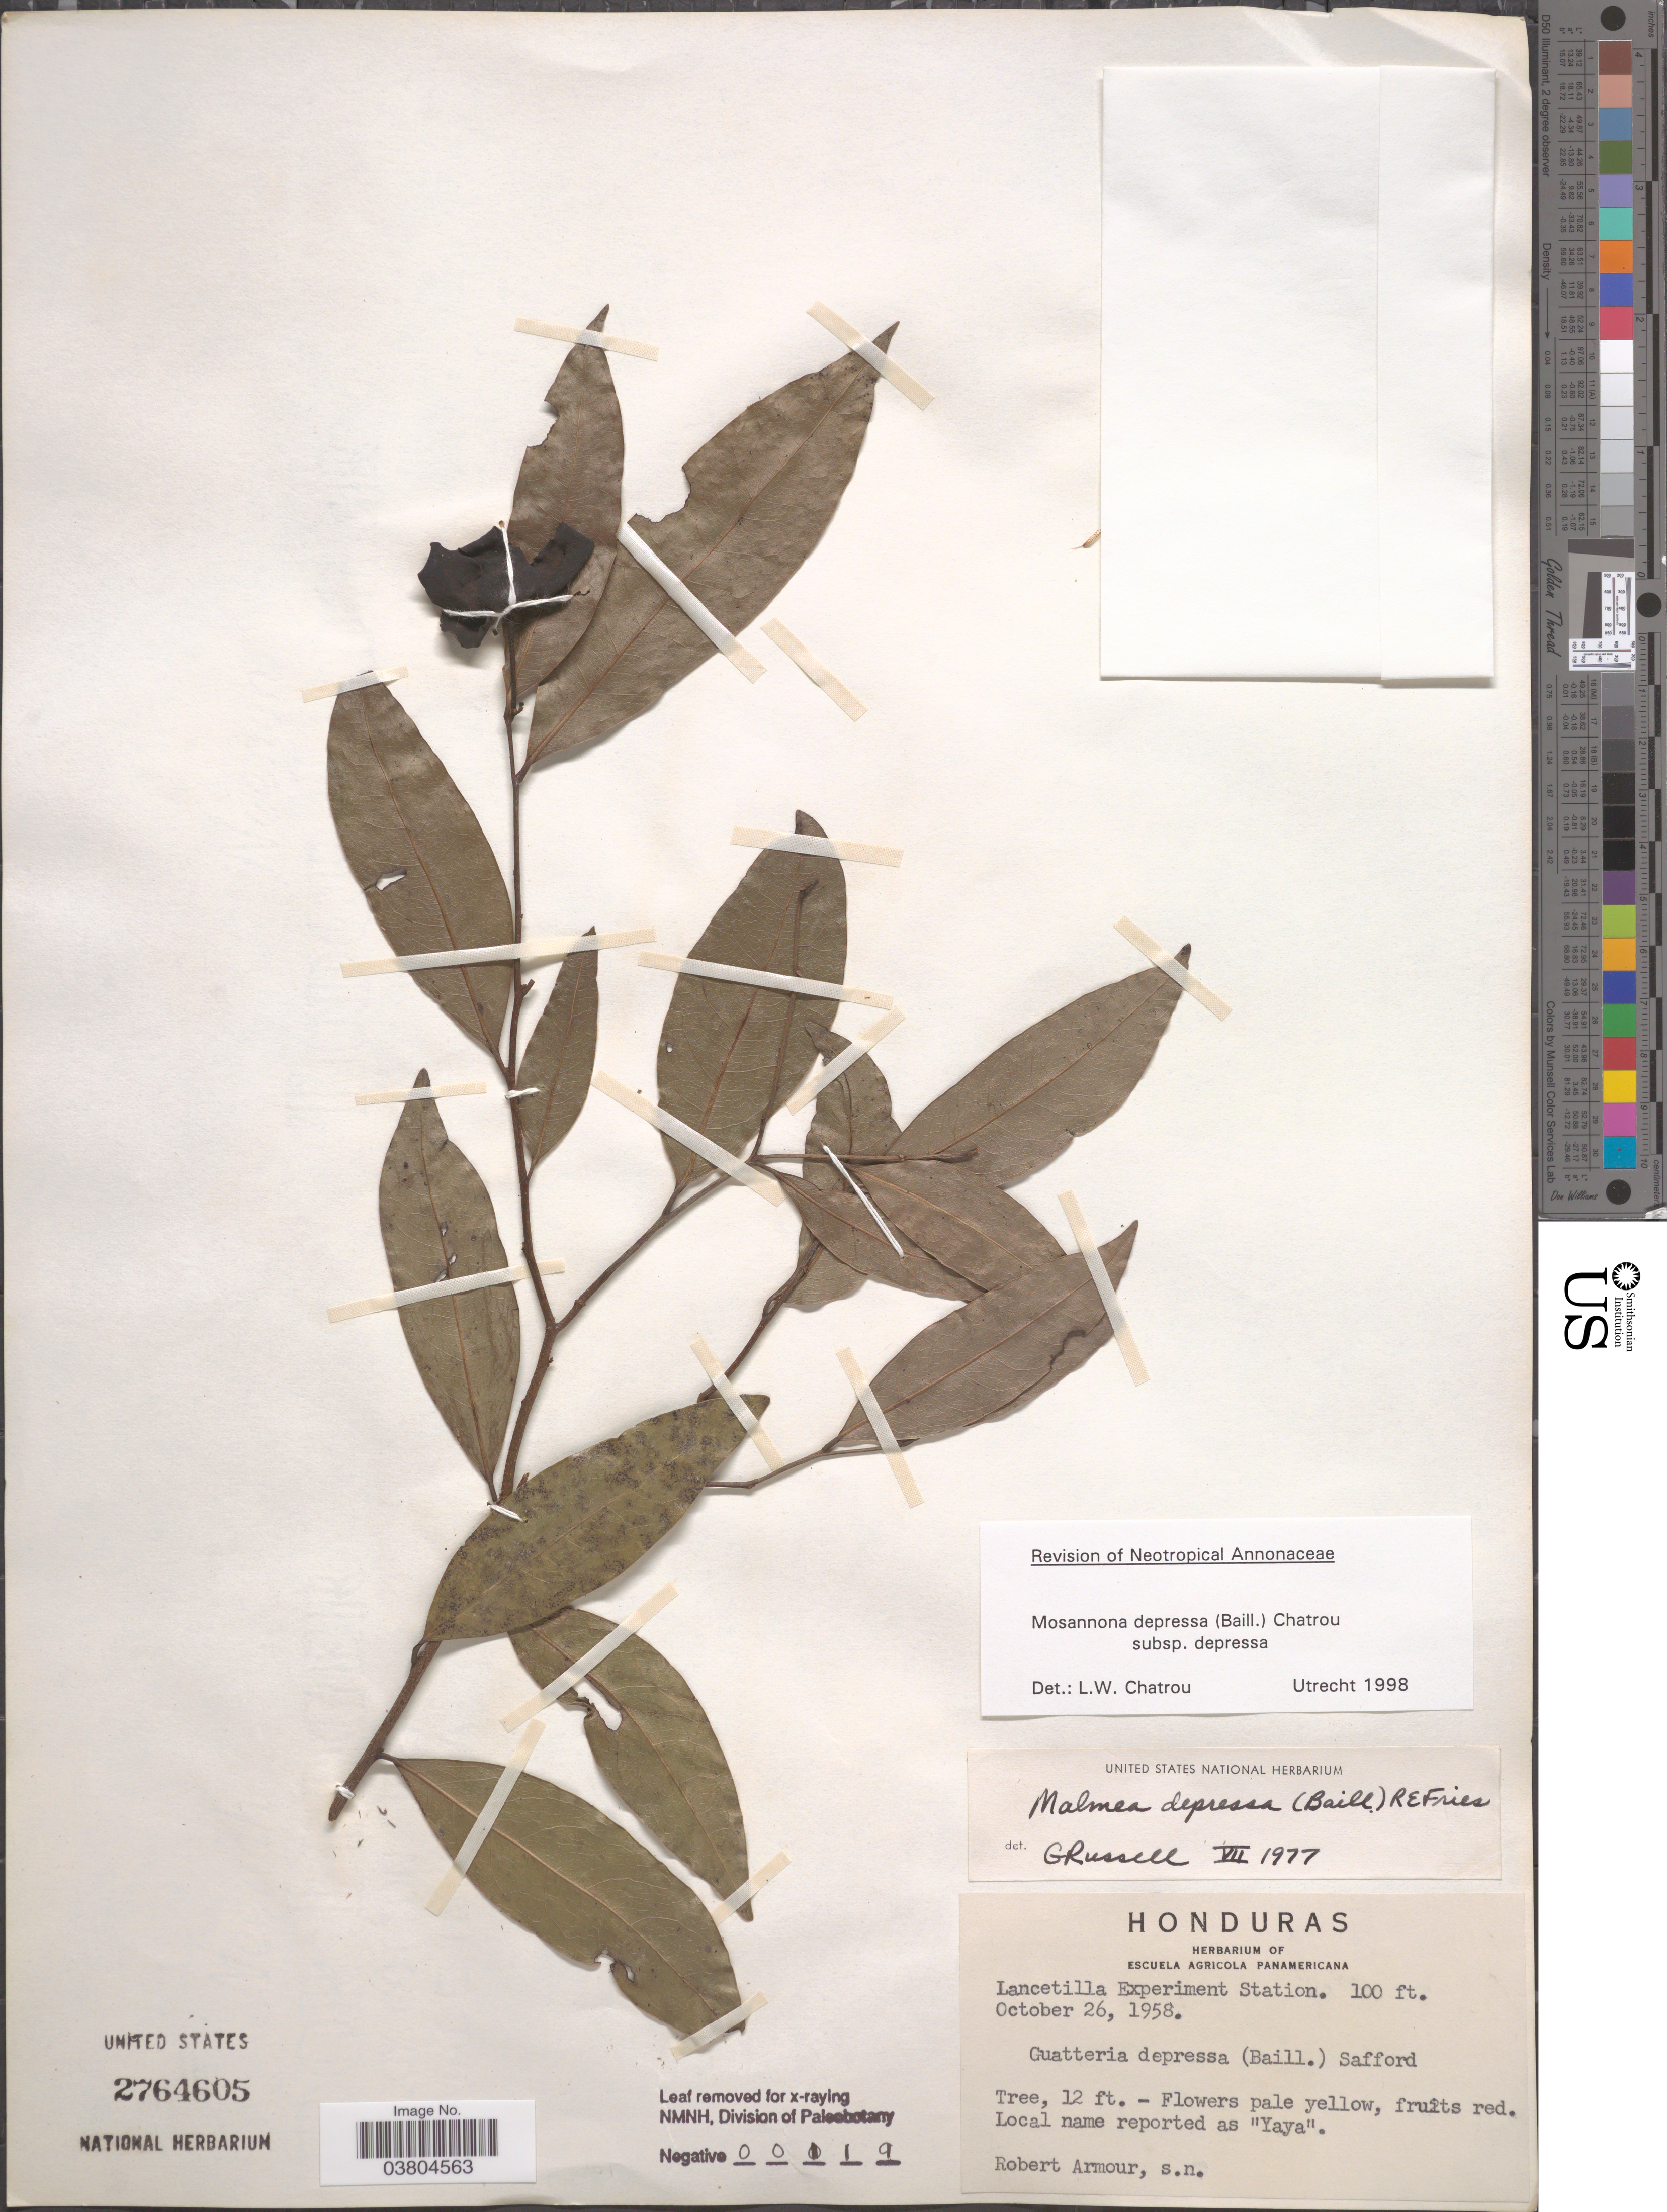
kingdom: Plantae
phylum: Tracheophyta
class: Magnoliopsida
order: Magnoliales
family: Annonaceae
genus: Mosannona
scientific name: Mosannona depressa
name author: (Baill.) Chatrou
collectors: R. Armour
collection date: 1958-10-26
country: Honduras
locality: Lancetilla Experiment Station.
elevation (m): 30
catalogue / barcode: US 2764605